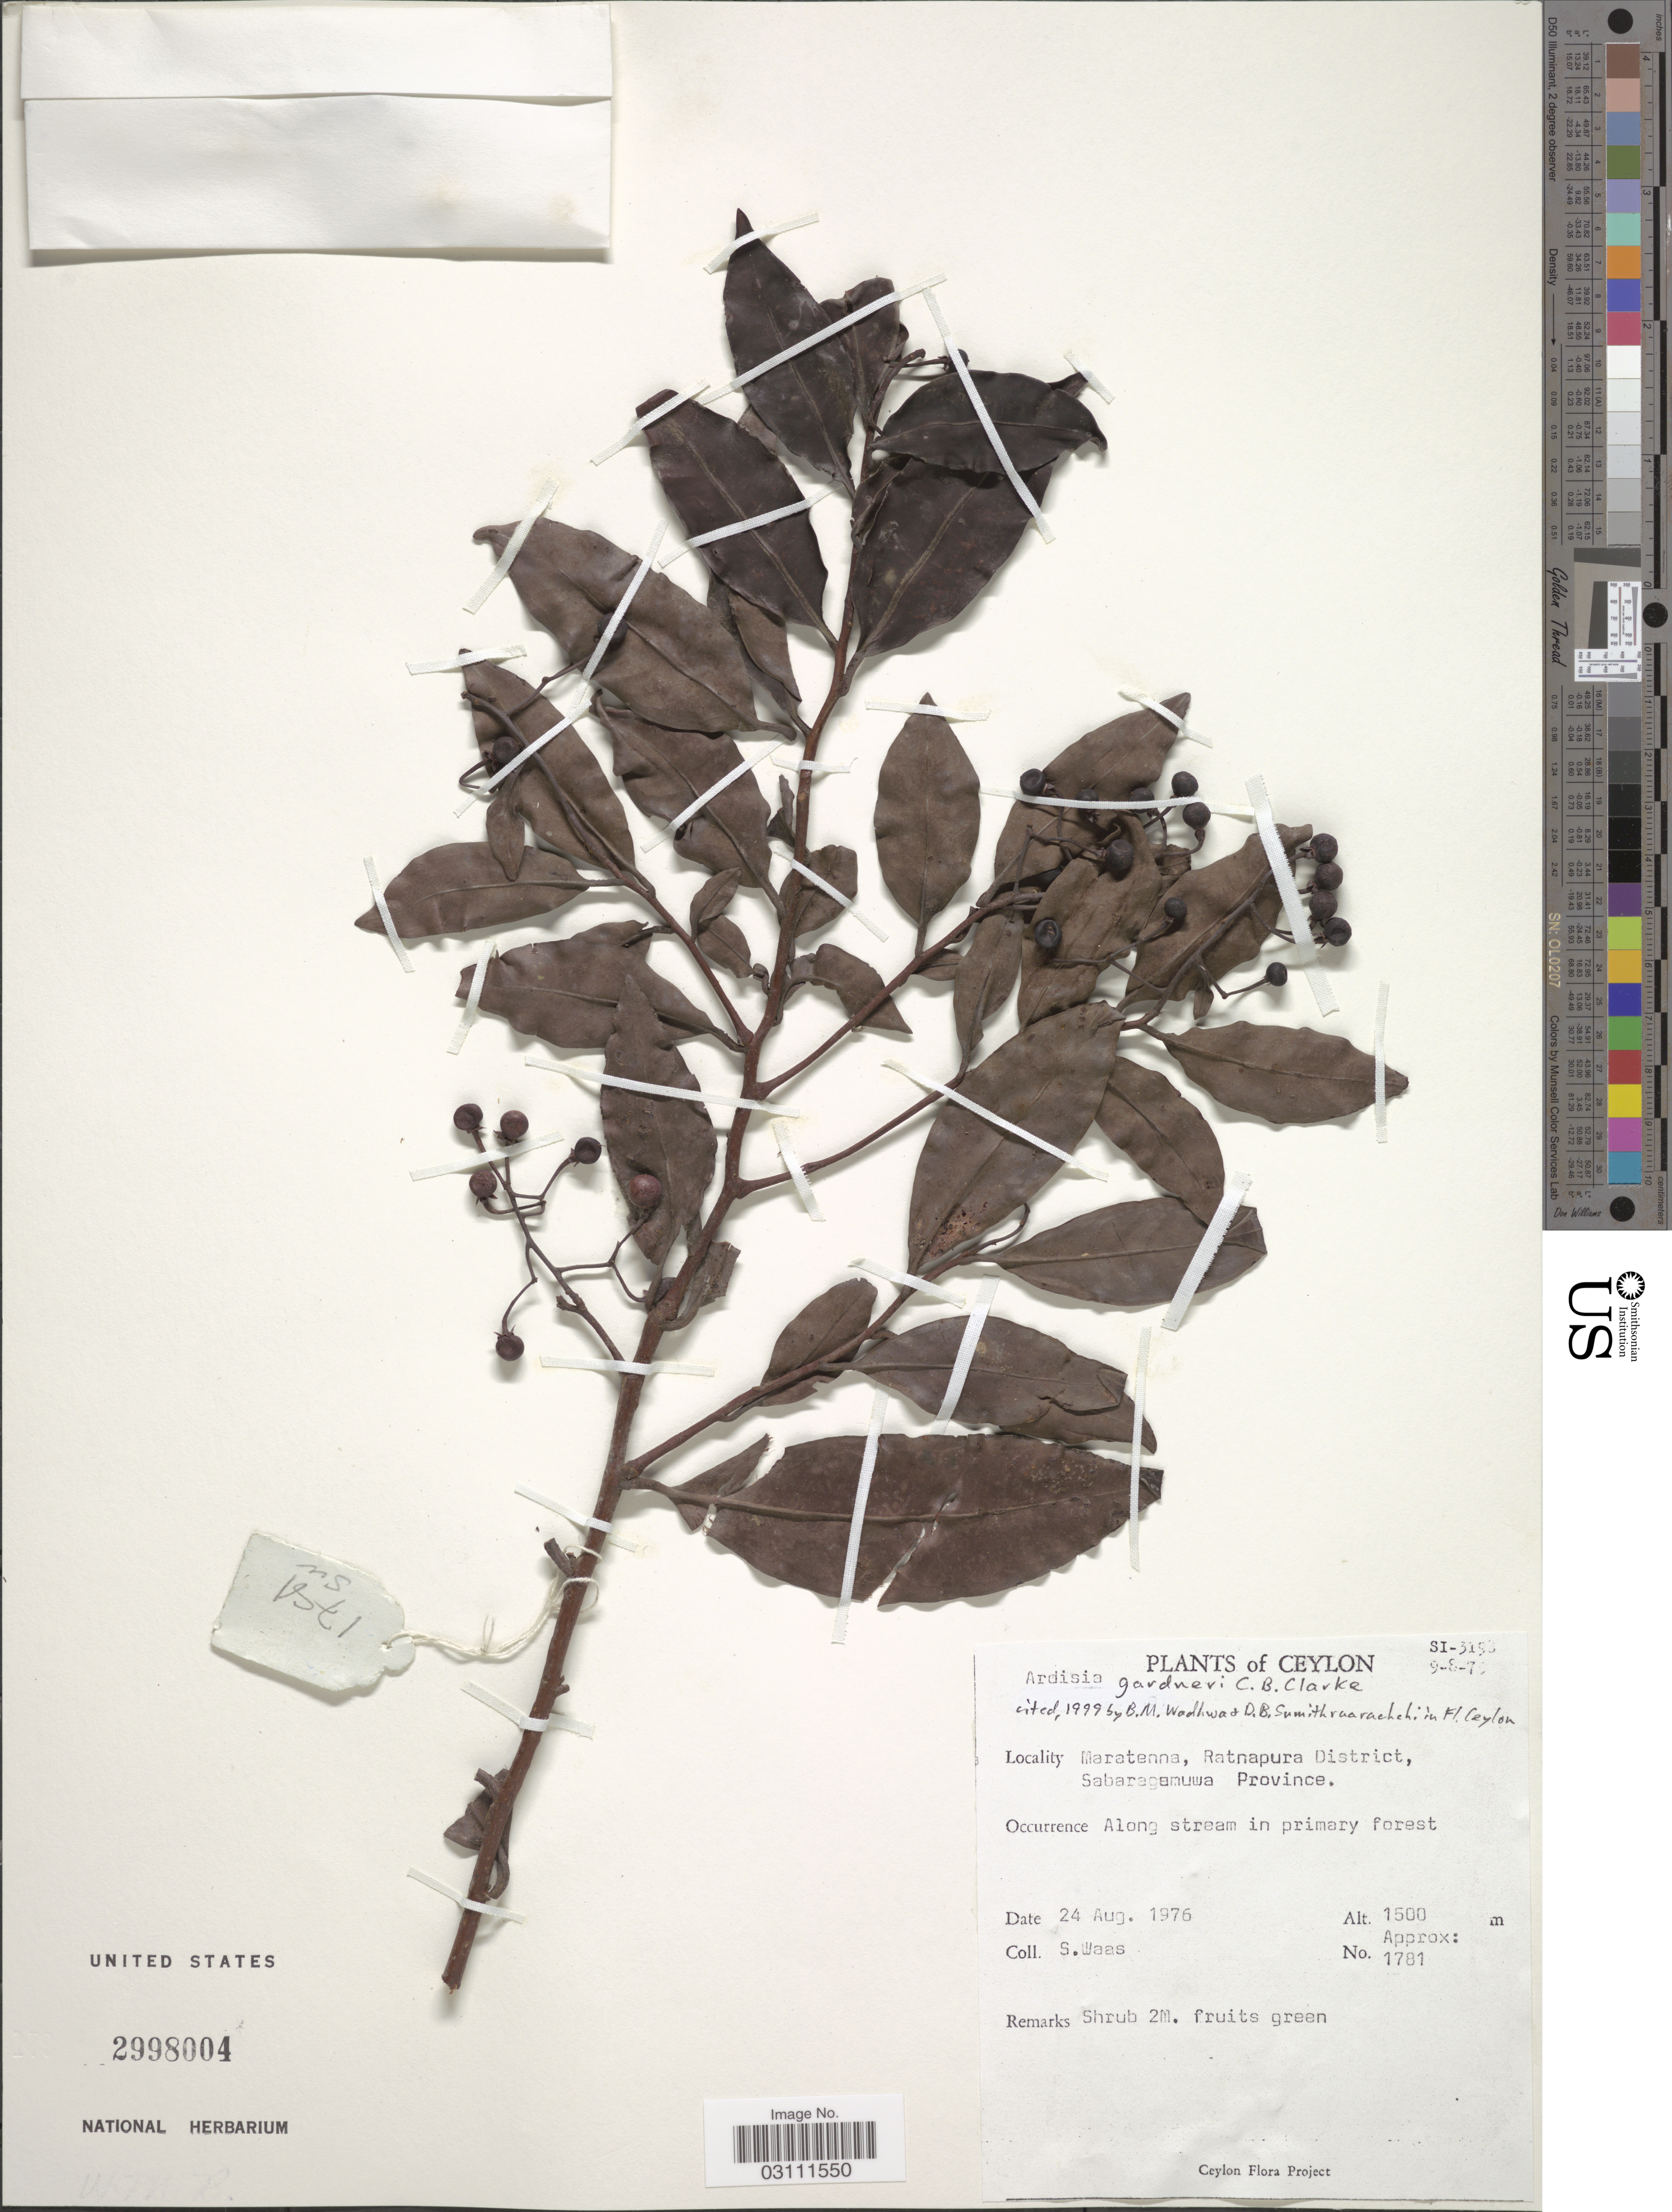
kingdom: Plantae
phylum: Tracheophyta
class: Magnoliopsida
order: Ericales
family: Primulaceae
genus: Ardisia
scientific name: Ardisia gardneri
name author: C.B. Clarke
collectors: S. Waas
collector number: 1781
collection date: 1976-08-24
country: Sri Lanka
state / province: Sabaragamuwa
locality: Ceylon, Maratenna, Ratnapura District, Sabaragamuwa Province.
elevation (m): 1500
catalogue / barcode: US 2998004